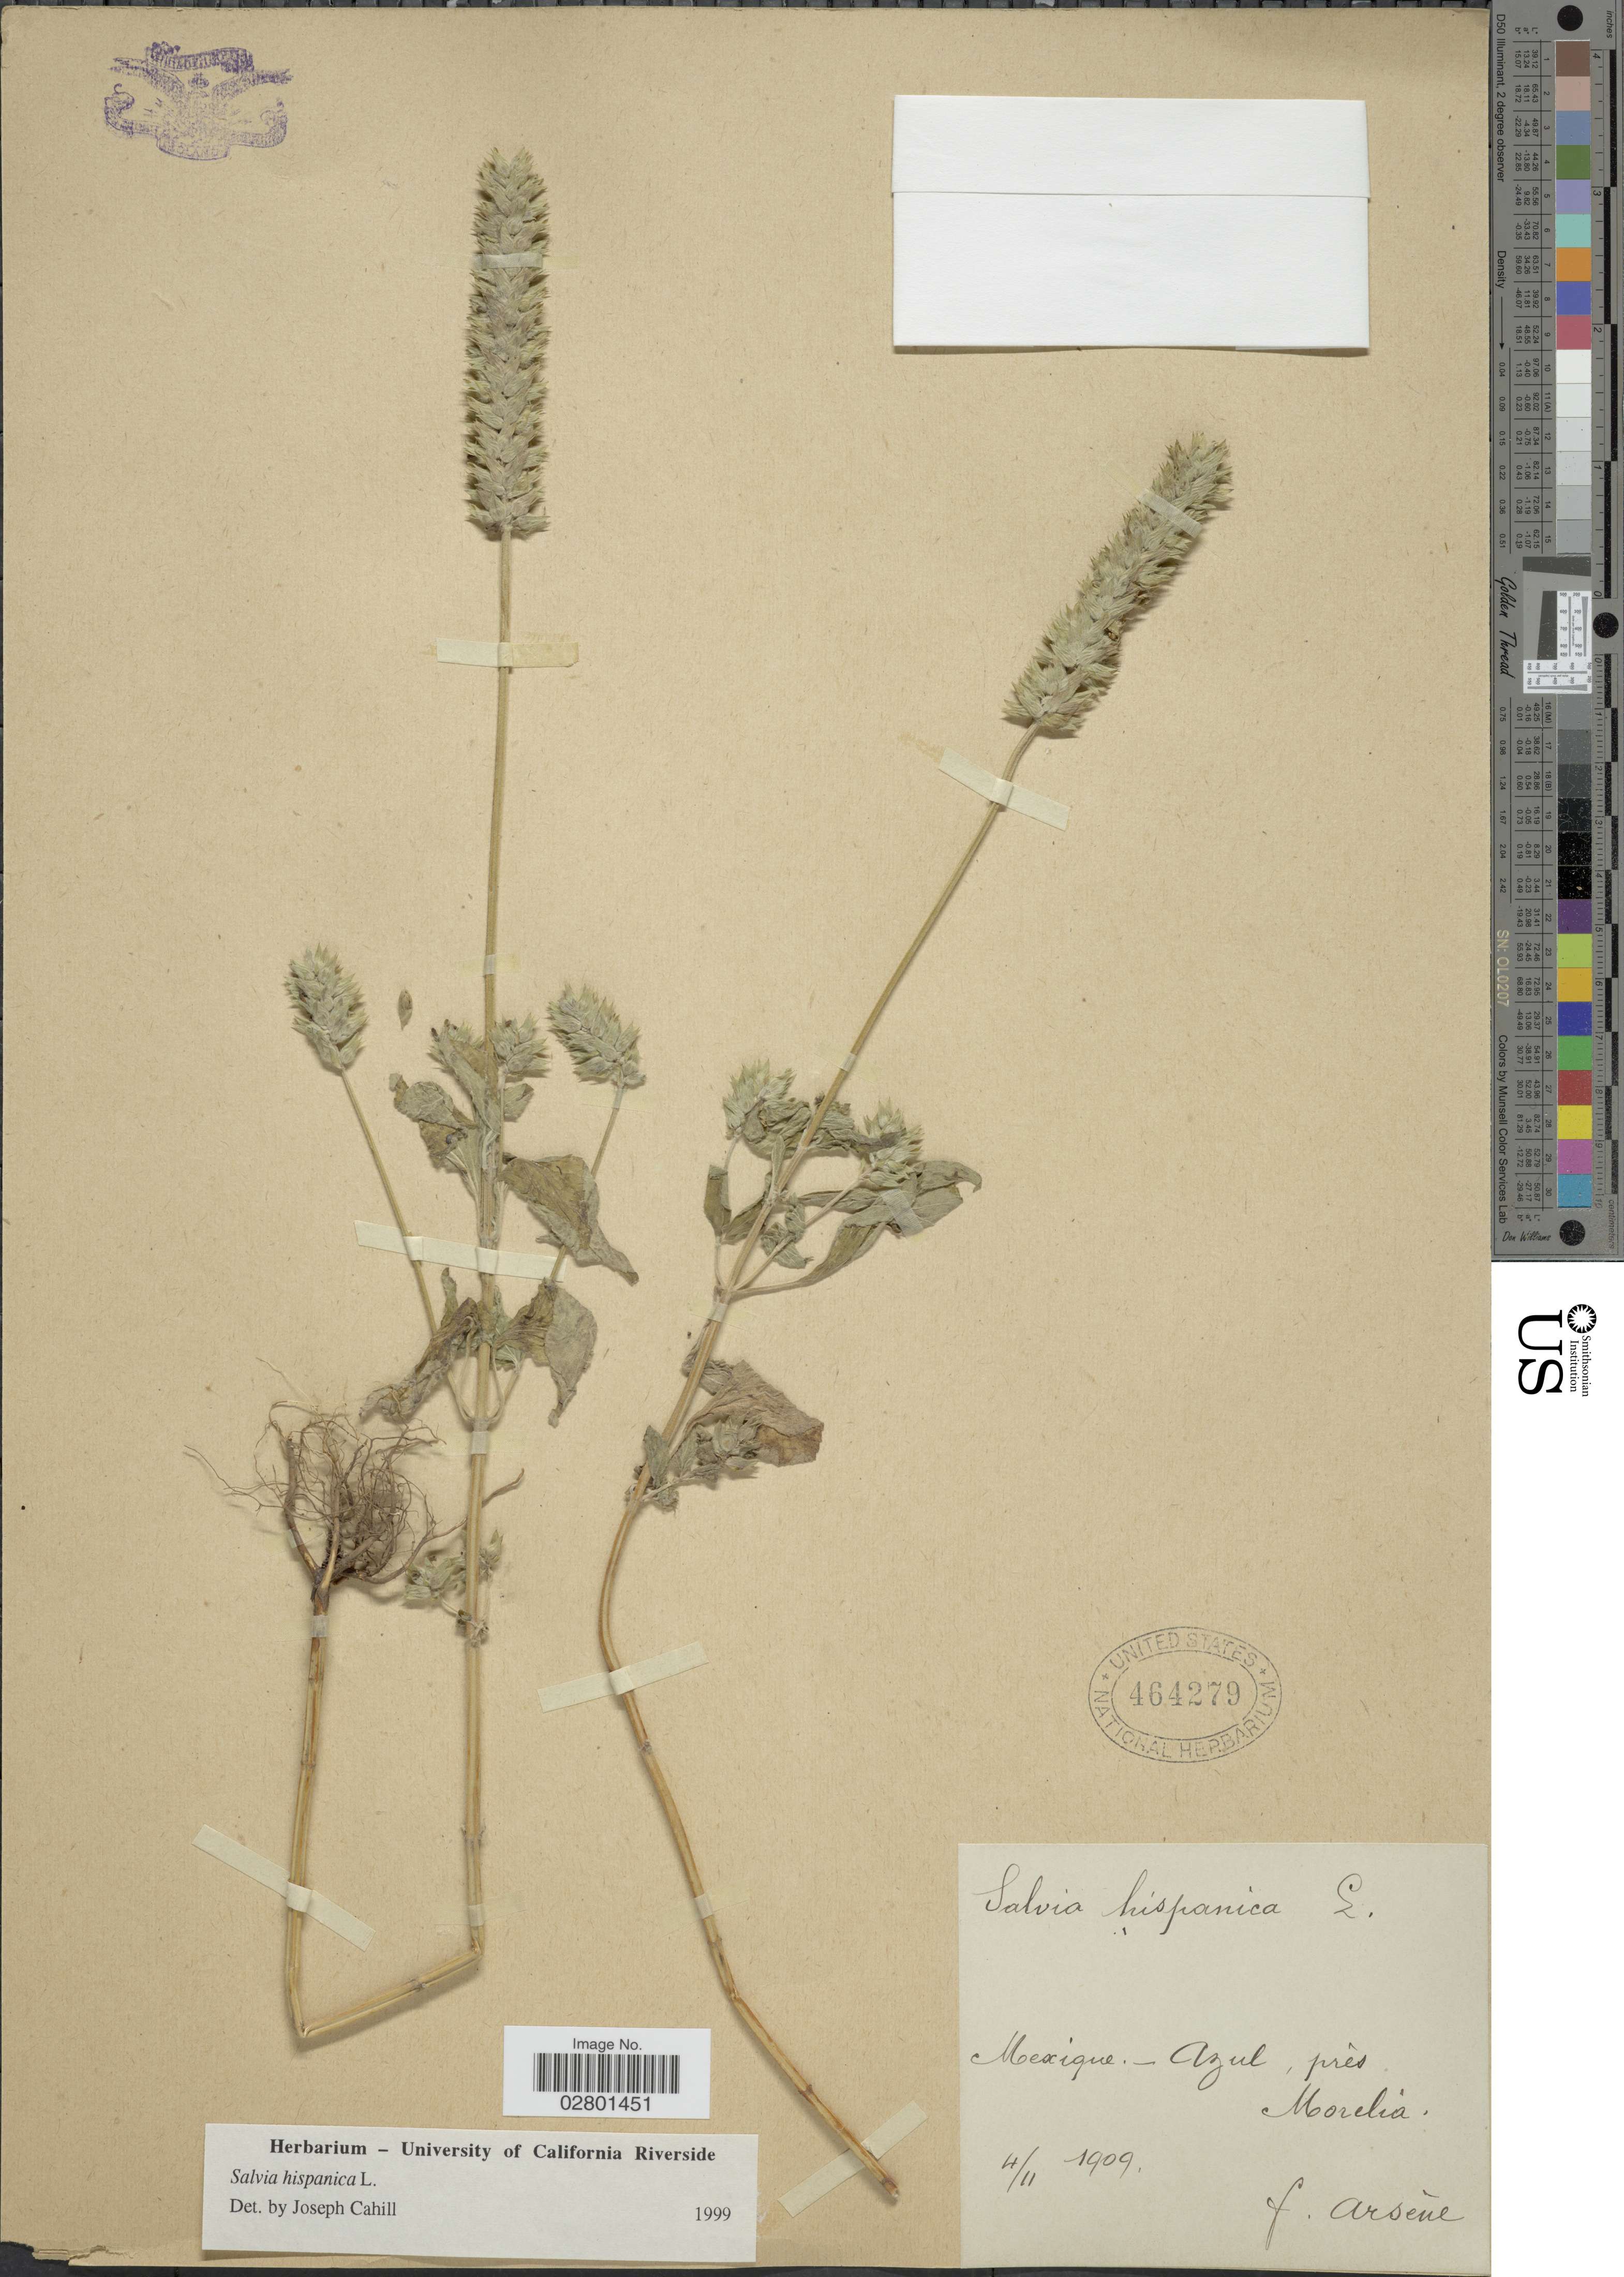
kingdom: Plantae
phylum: Tracheophyta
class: Magnoliopsida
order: Lamiales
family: Lamiaceae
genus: Salvia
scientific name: Salvia hispanica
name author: L.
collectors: F. Arsène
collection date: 1909-11-04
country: Mexico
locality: Azul, près Morelia.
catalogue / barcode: US 464279